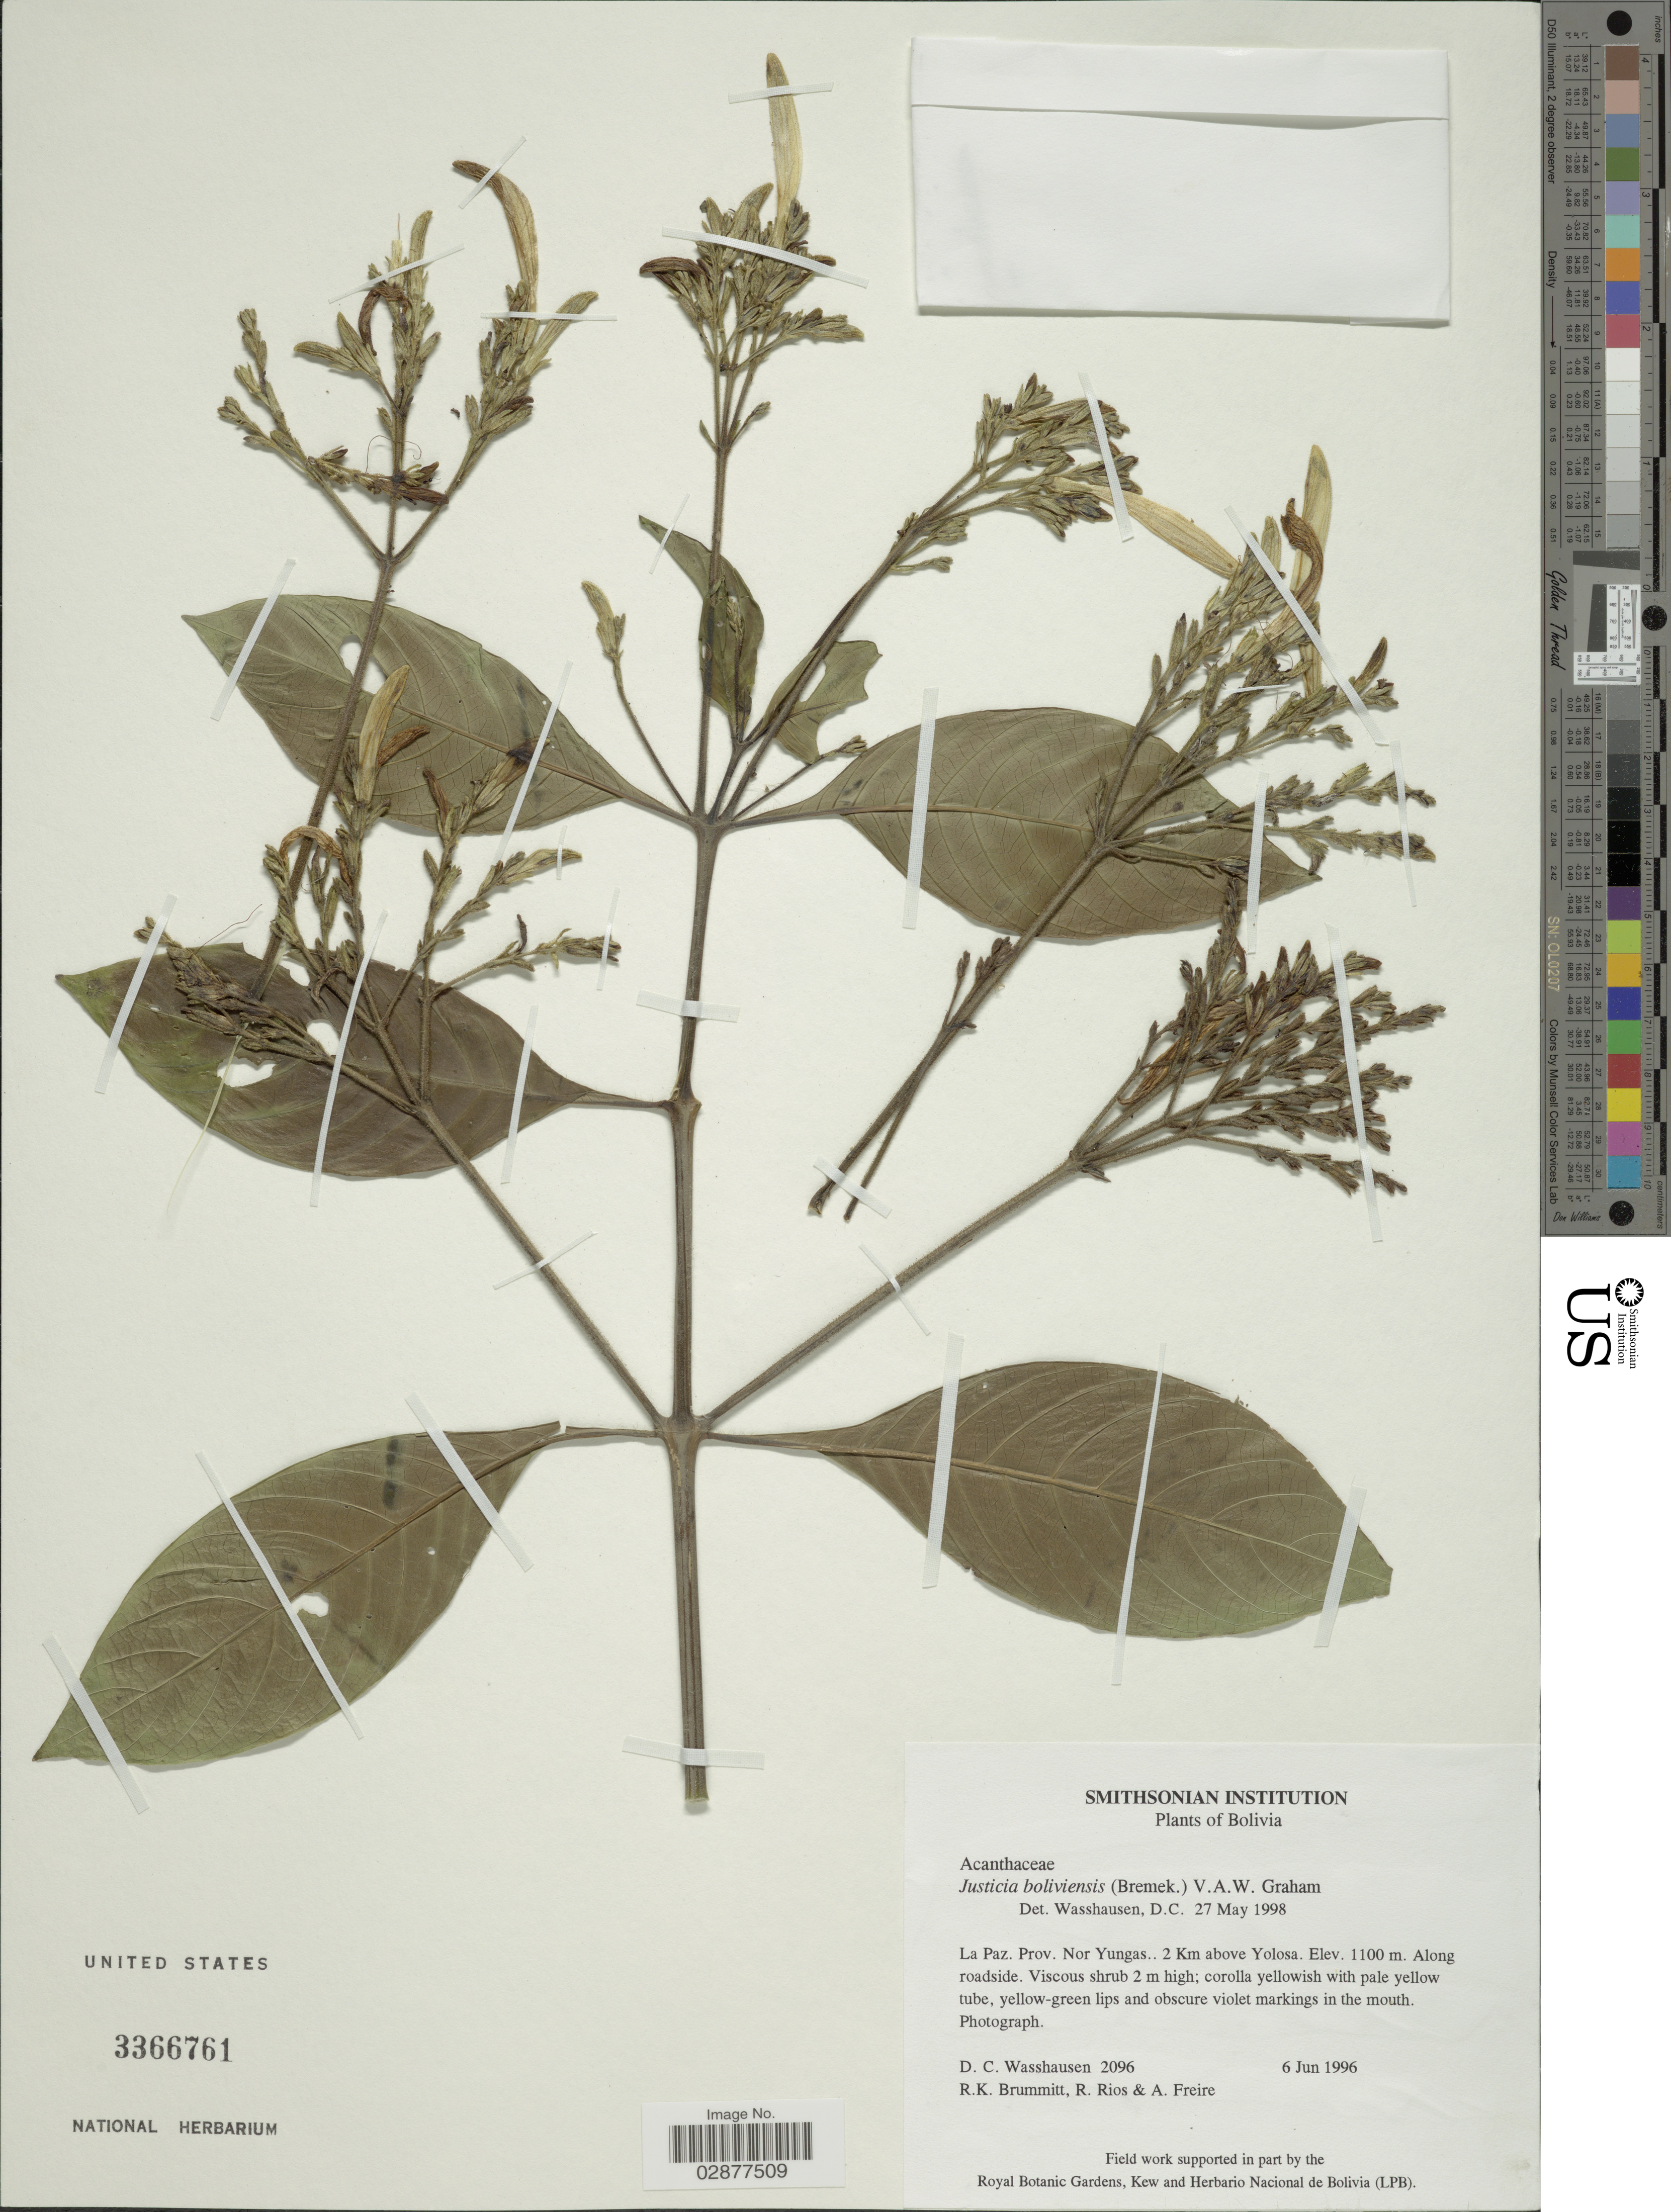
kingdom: Plantae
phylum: Tracheophyta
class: Magnoliopsida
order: Lamiales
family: Acanthaceae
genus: Justicia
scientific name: Justicia boliviensis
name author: (Bremek.) V.A.W. Graham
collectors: D. C. Wasshausen, R. K. Brummitt, R. Rios & A. Freire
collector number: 2096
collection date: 1996-06-06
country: Bolivia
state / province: La Paz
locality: Prov. Nor Yungas. 2 Km above Yolosa.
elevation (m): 1100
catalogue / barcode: US 3366761